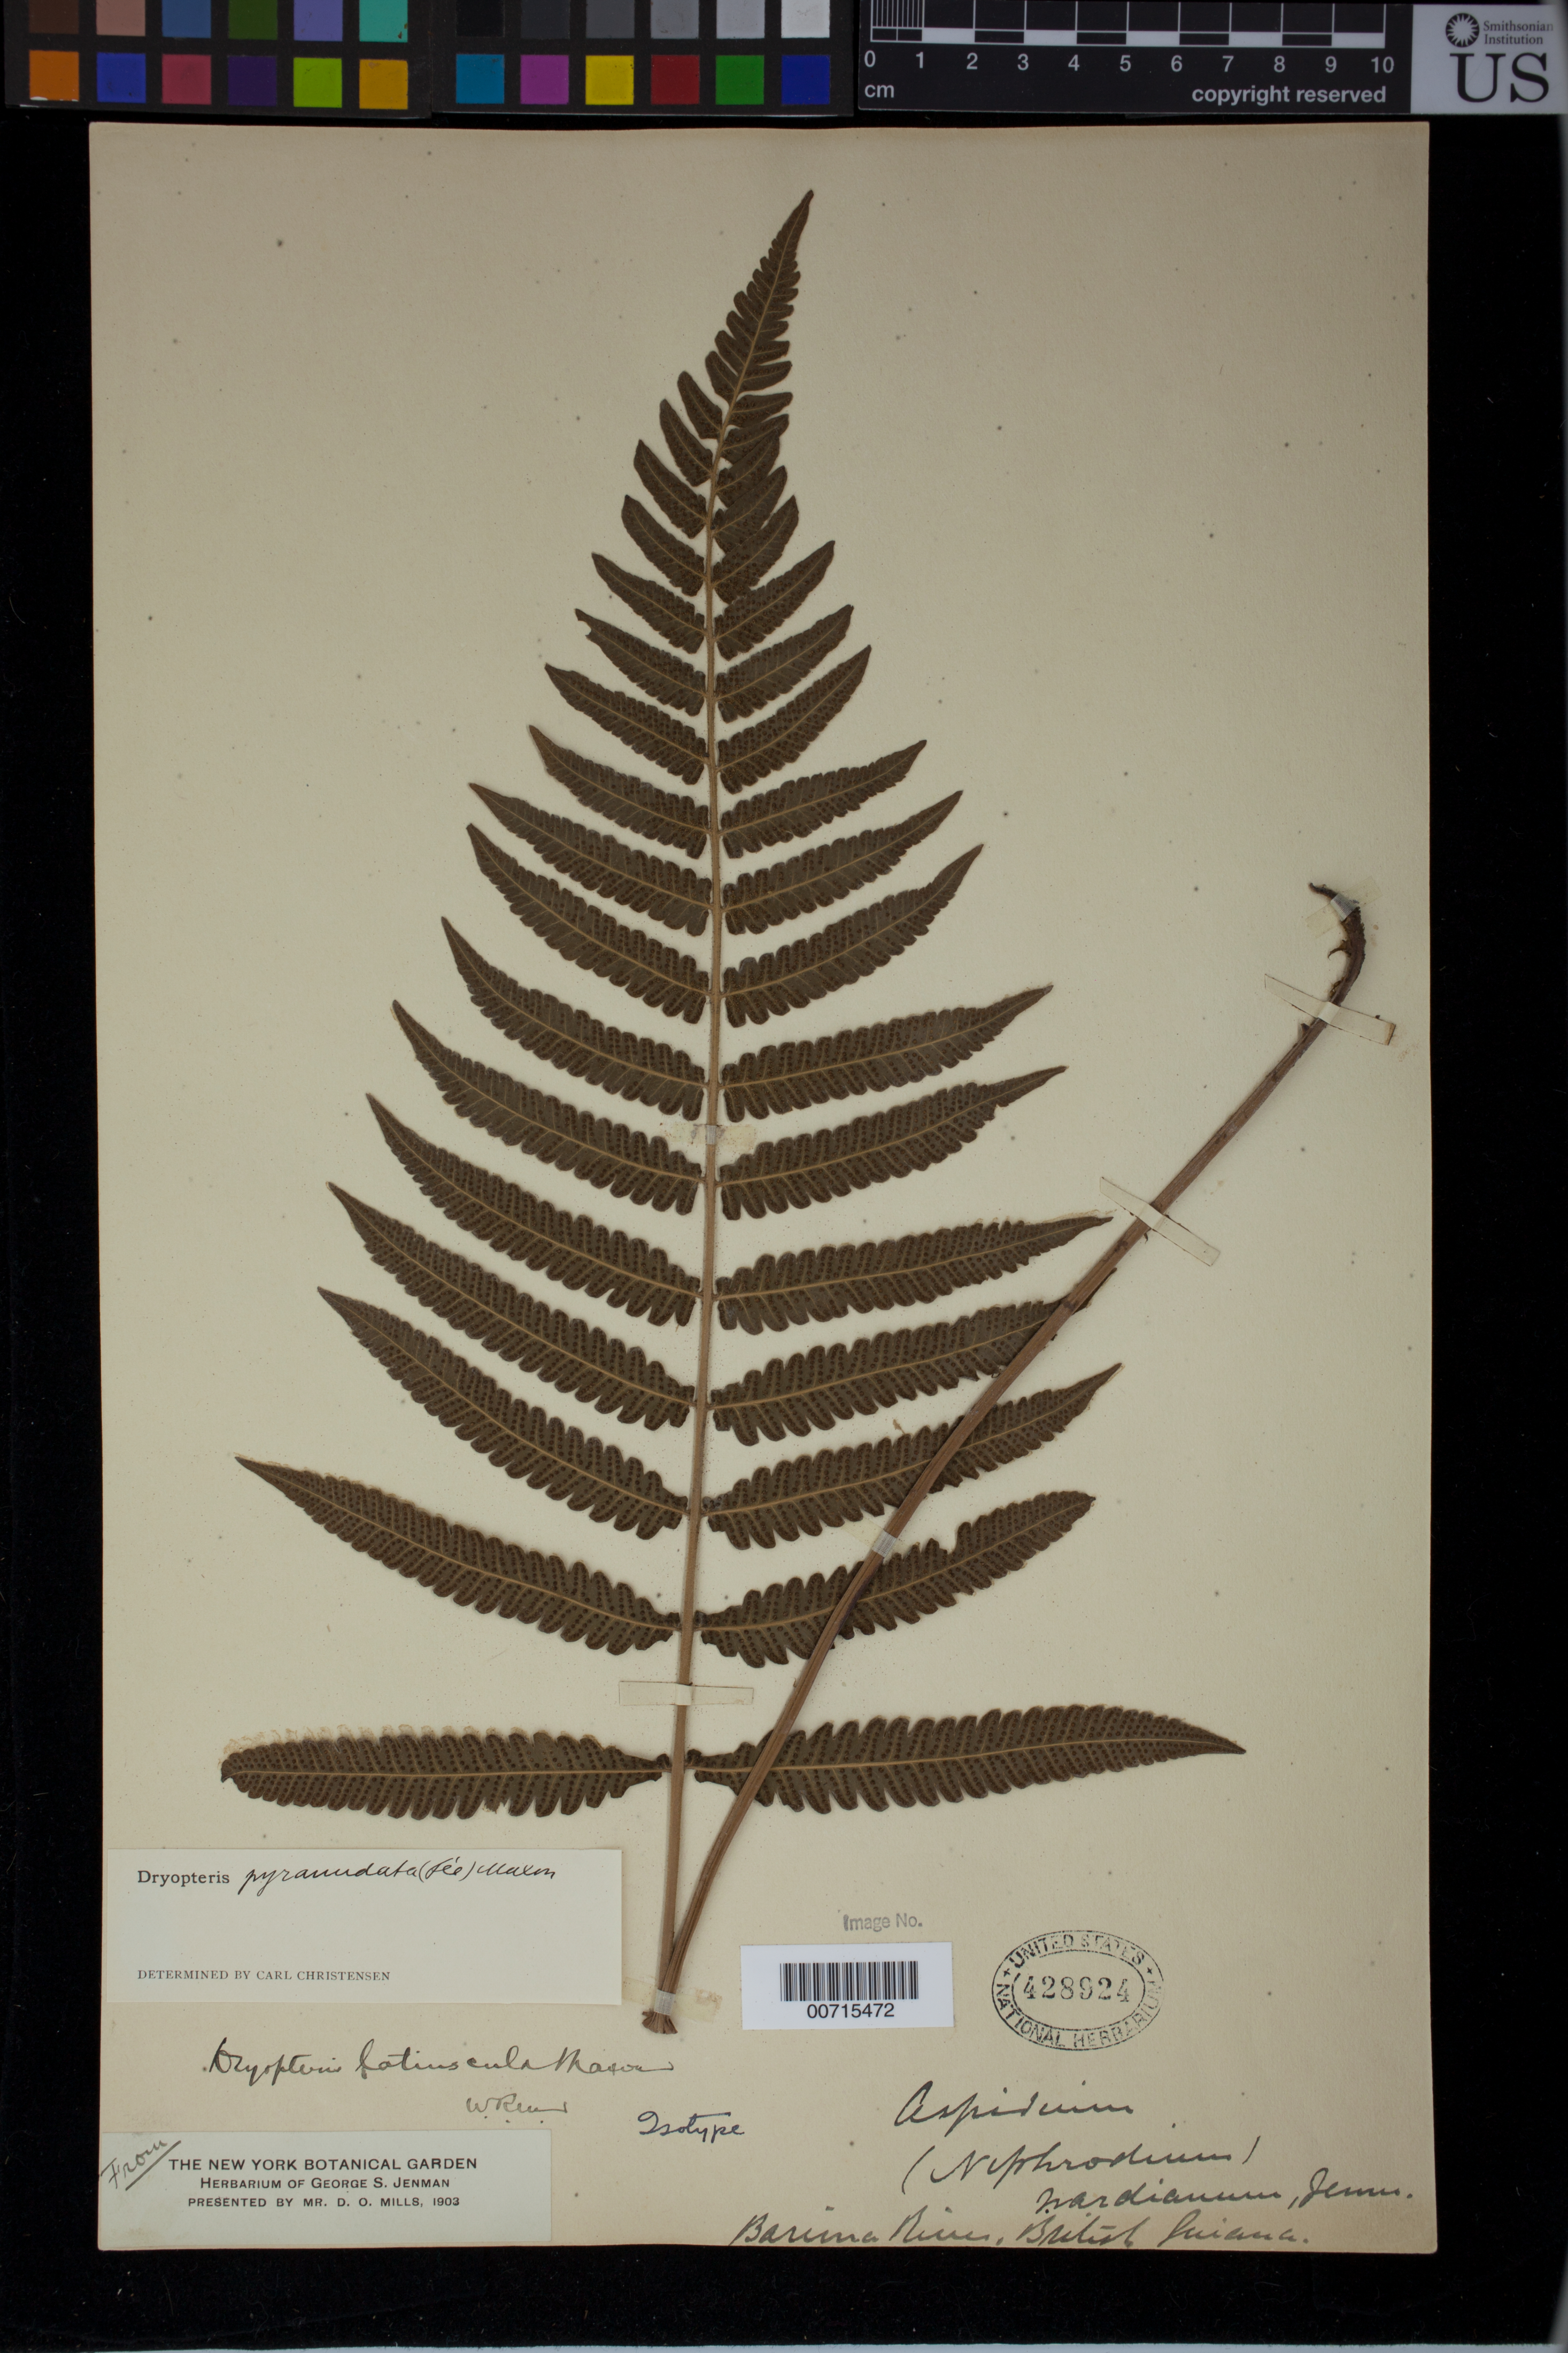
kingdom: Plantae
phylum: Tracheophyta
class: Polypodiopsida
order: Polypodiales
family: Dryopteridaceae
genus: Dryopteris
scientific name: Dryopteris latiuscula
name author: Maxon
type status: Isotype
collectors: G. S. Jenman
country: Guyana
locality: Barima River.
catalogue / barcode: US 428924